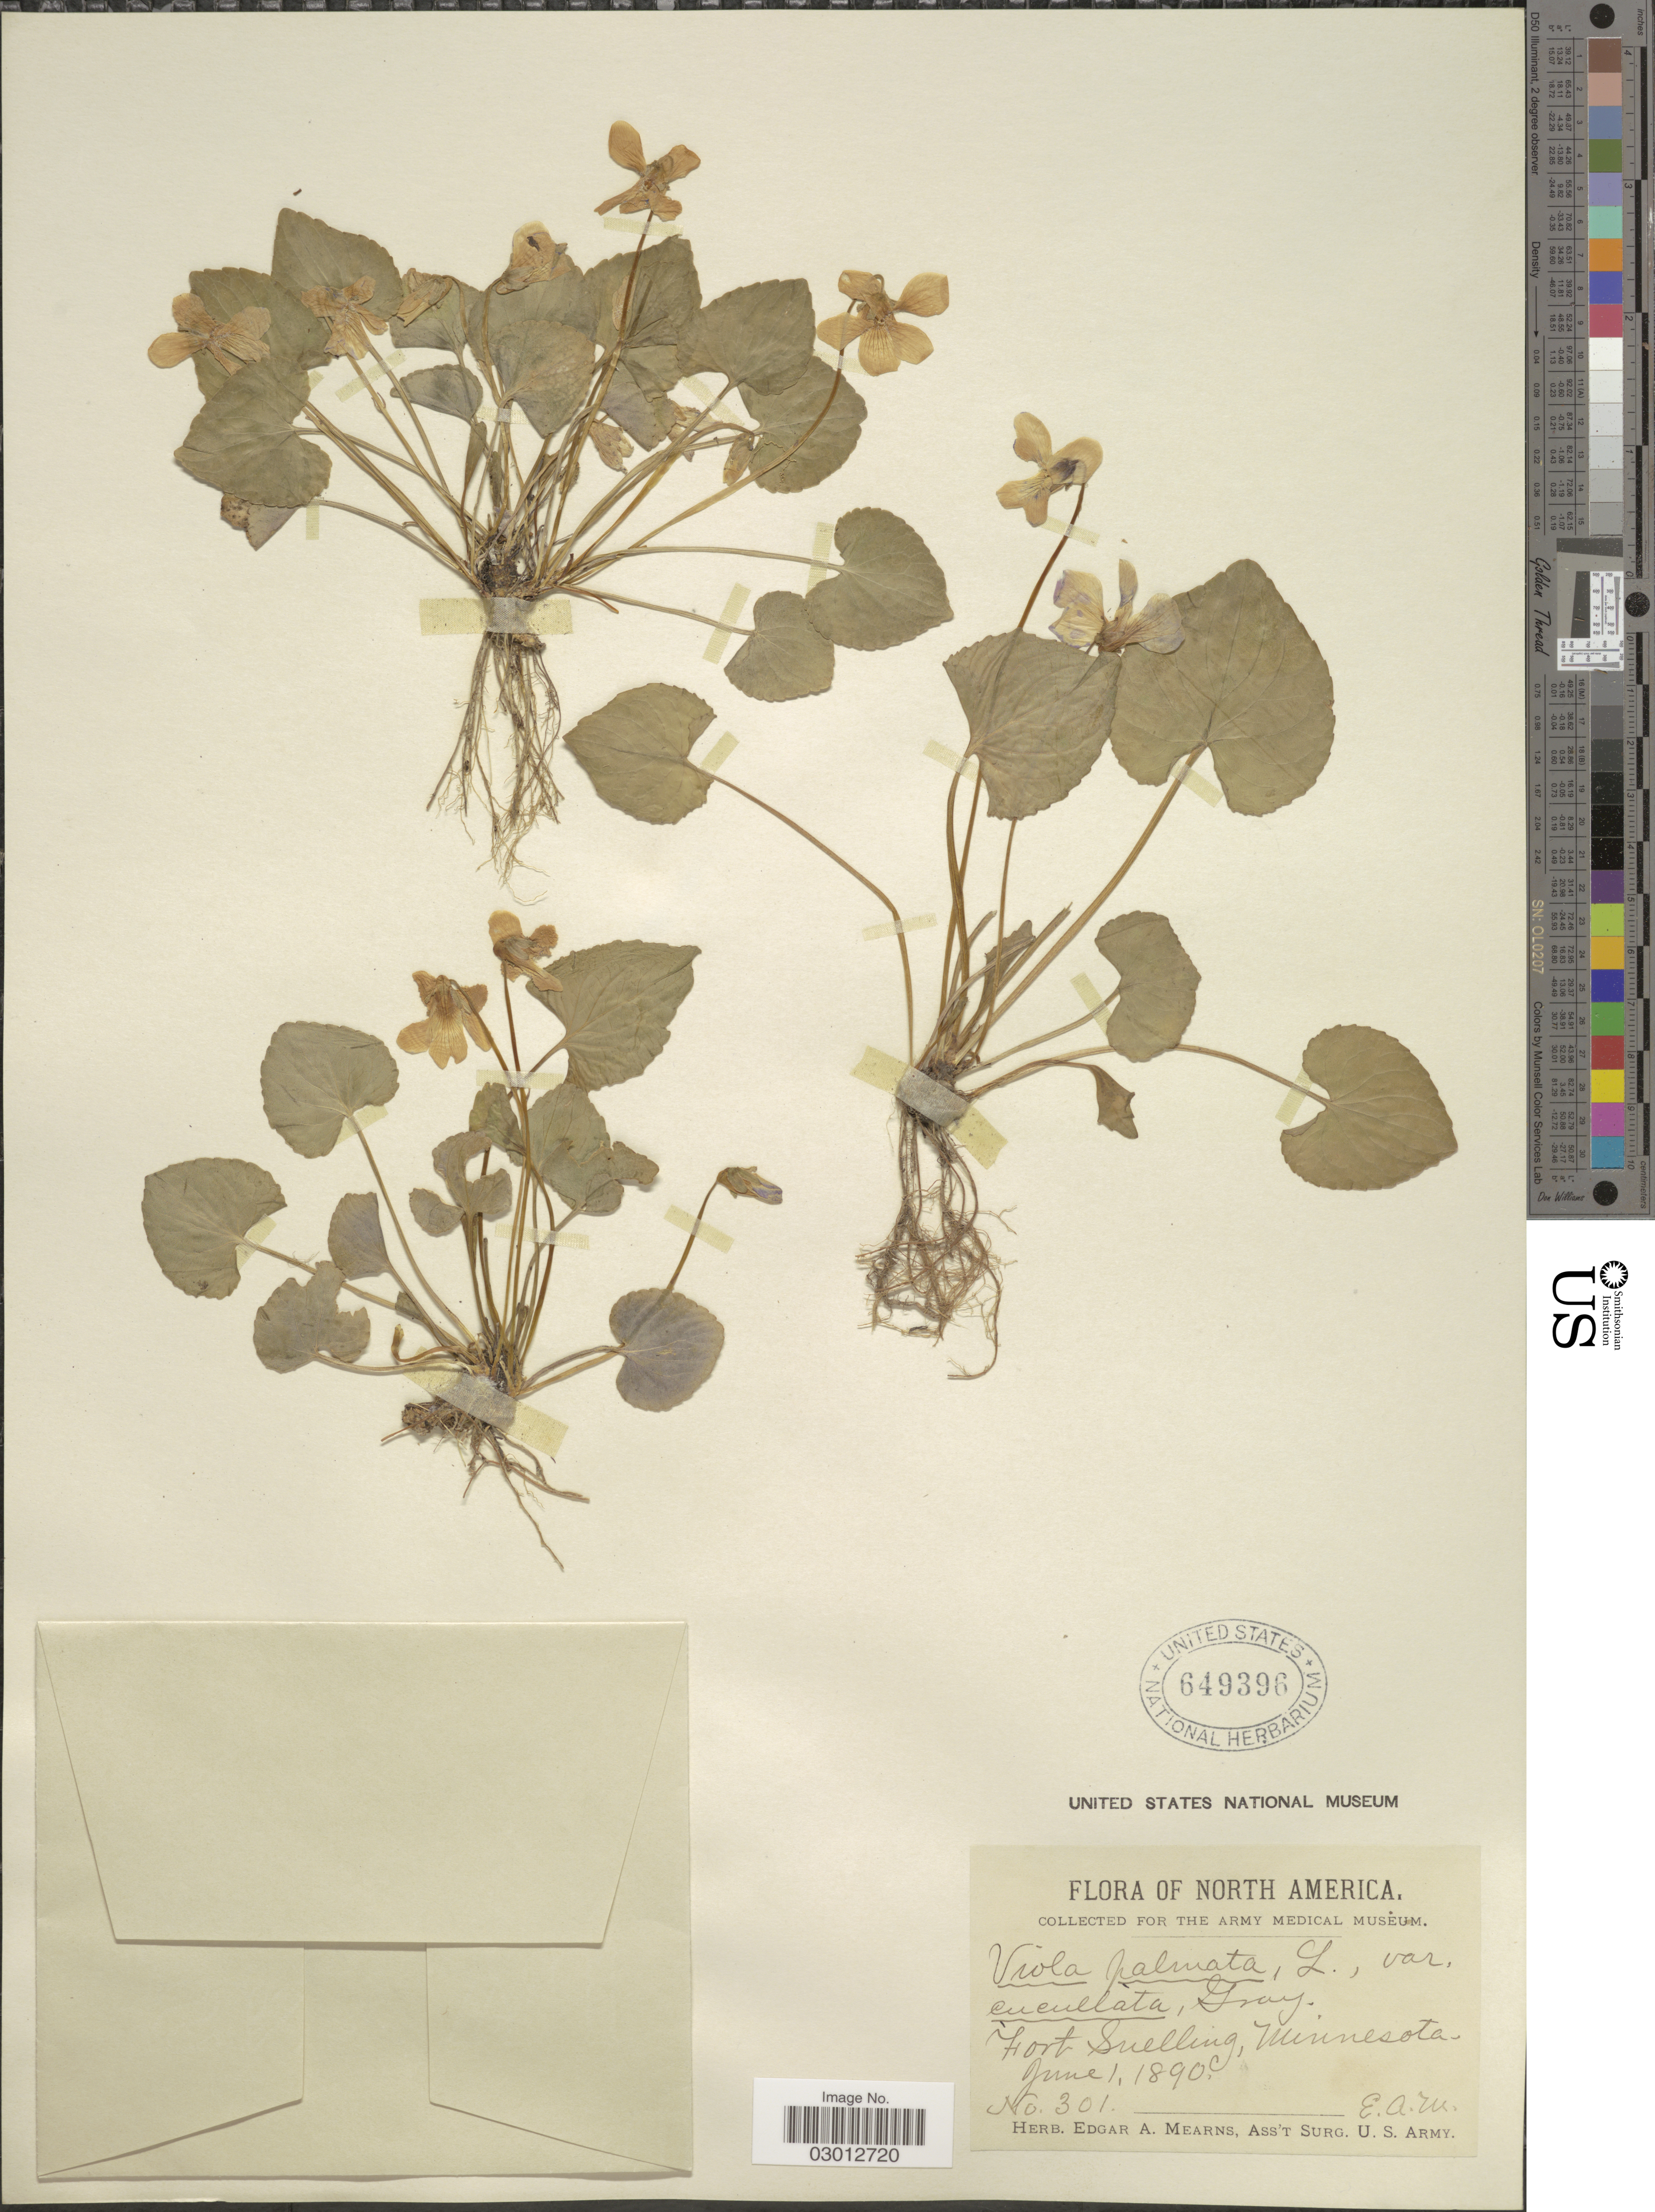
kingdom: Plantae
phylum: Tracheophyta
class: Magnoliopsida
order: Malpighiales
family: Violaceae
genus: Viola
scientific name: Viola papilionacea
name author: Pursh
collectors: E. A. Mearns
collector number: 301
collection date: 1890-06-01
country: United States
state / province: Minnesota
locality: Fort Snelling.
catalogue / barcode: US 649396